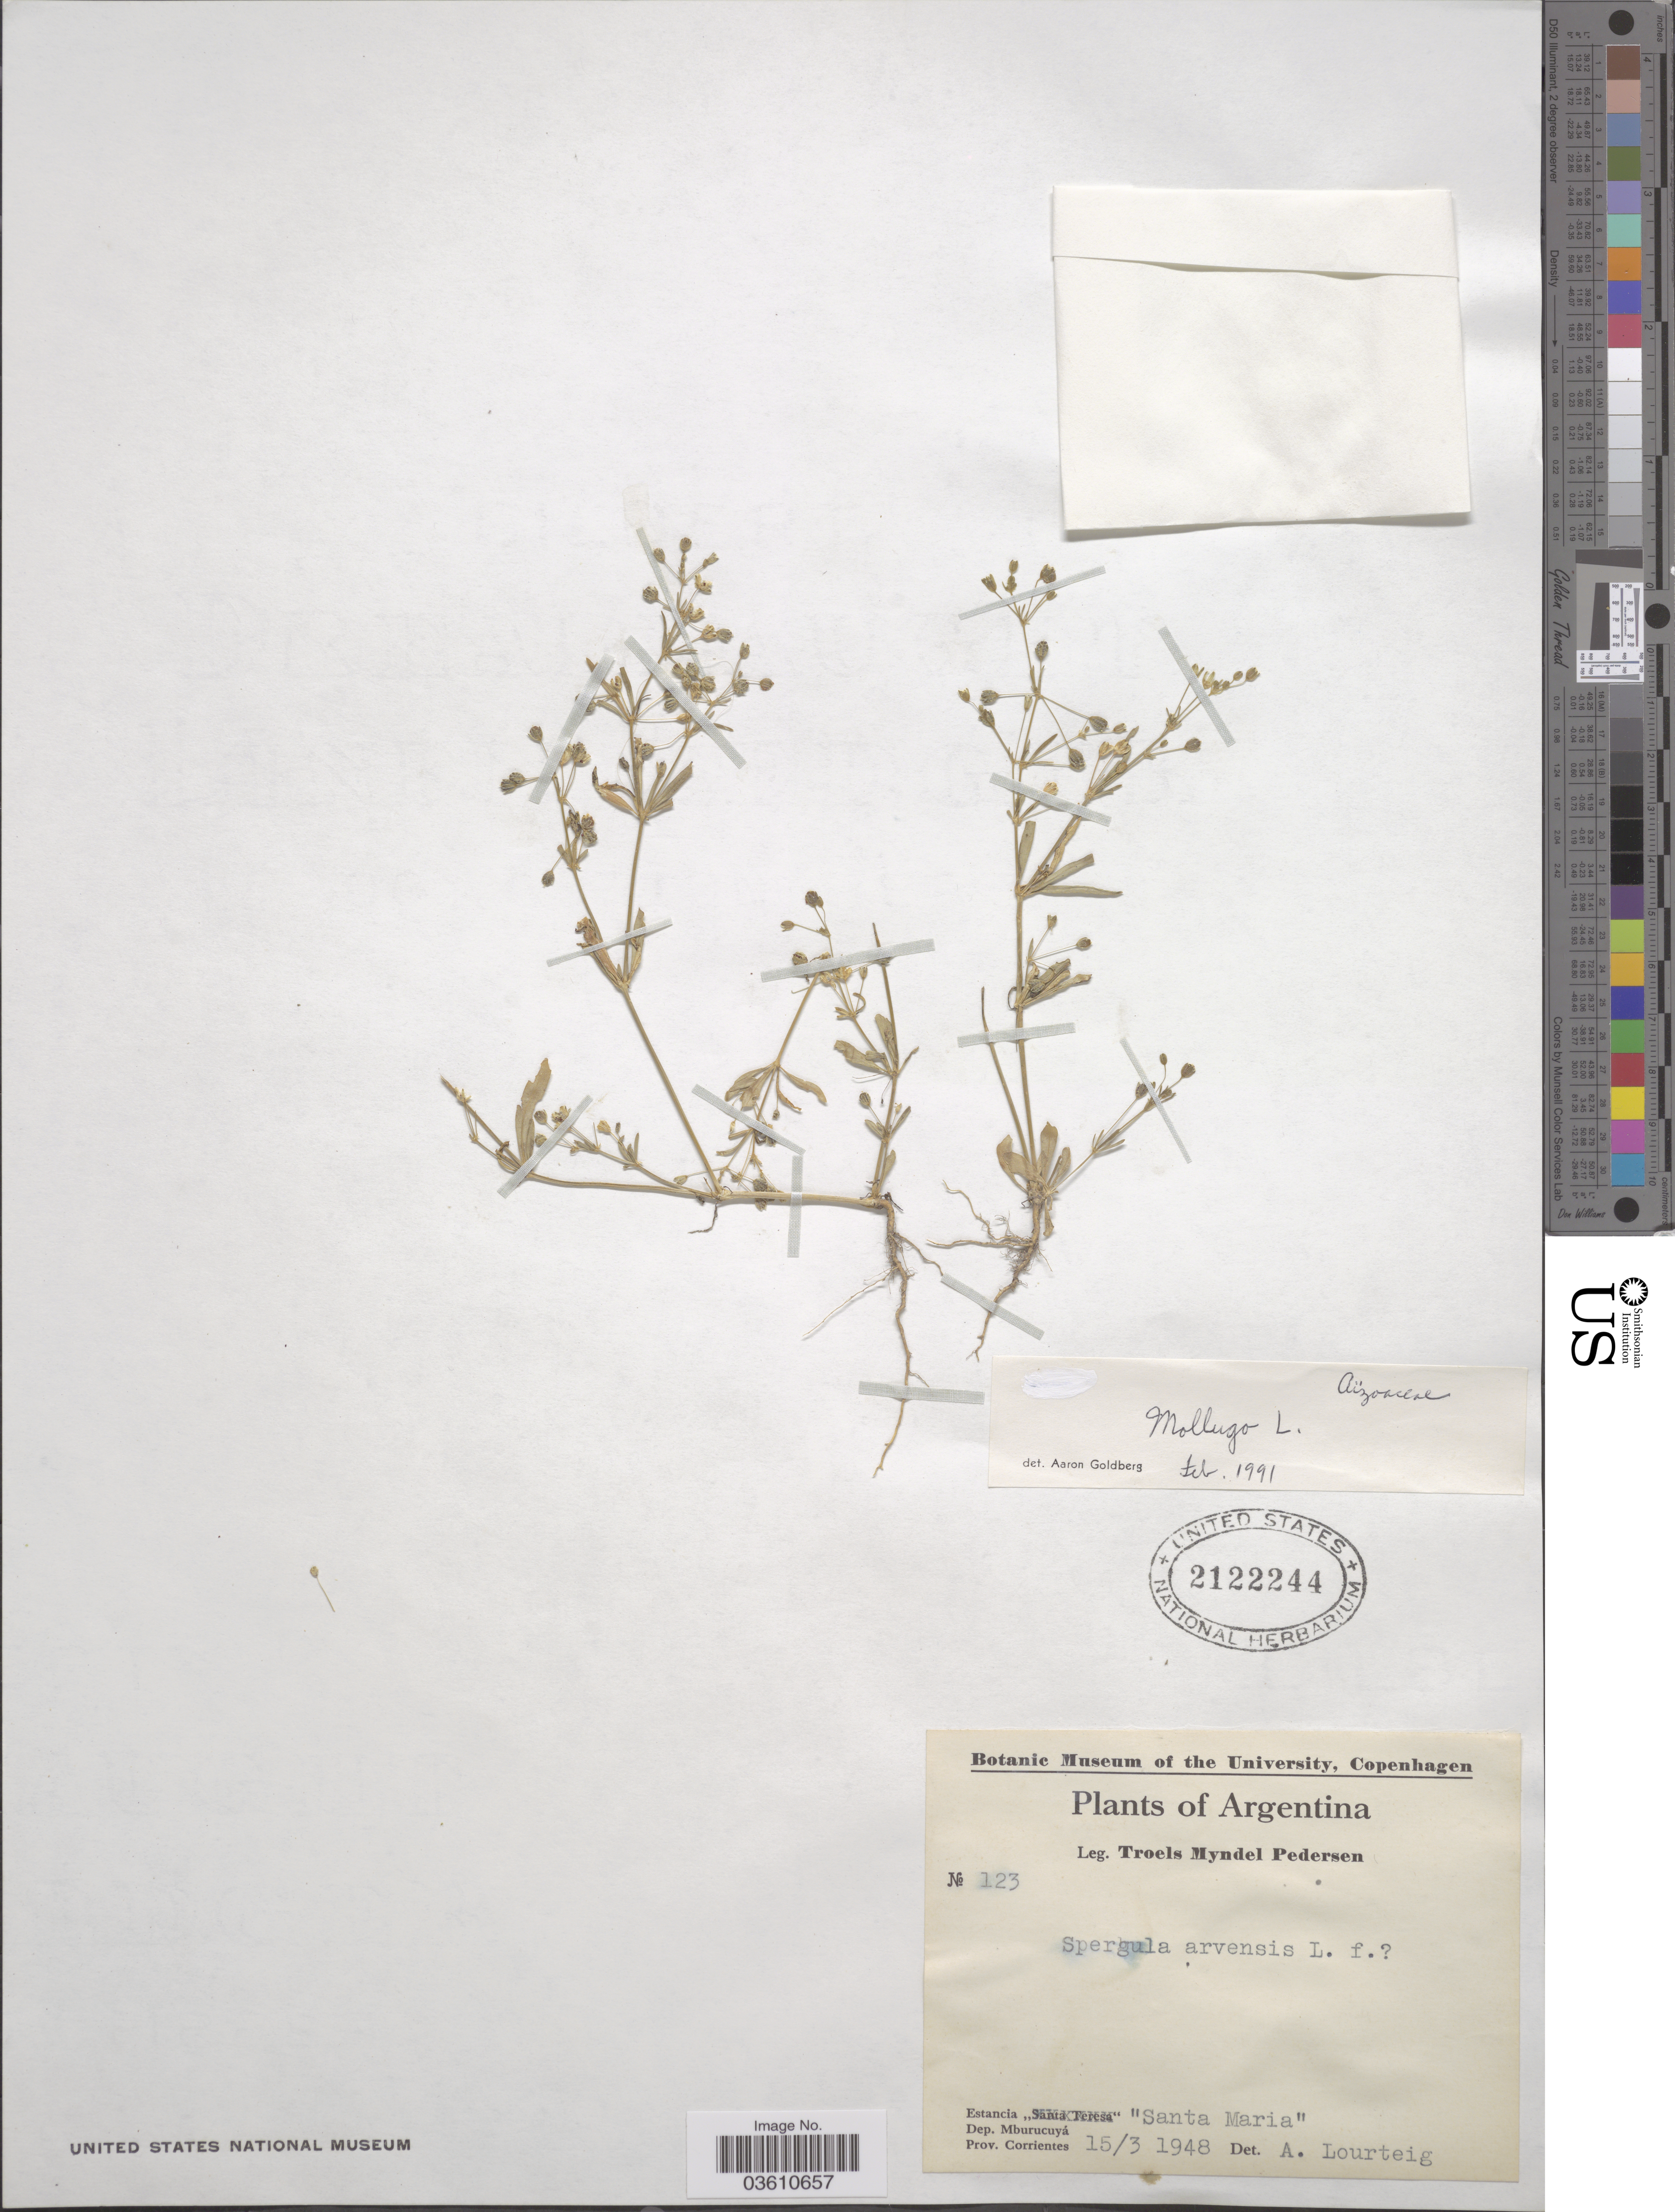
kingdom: Plantae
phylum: Tracheophyta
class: Magnoliopsida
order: Caryophyllales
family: Molluginaceae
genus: Mollugo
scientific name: Mollugo sp.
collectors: T. Pederson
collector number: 123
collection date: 1948-03-15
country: Argentina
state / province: Corrientes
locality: Estancia "Santa Maria". Dep. Mburucuyá.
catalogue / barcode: US 2122244